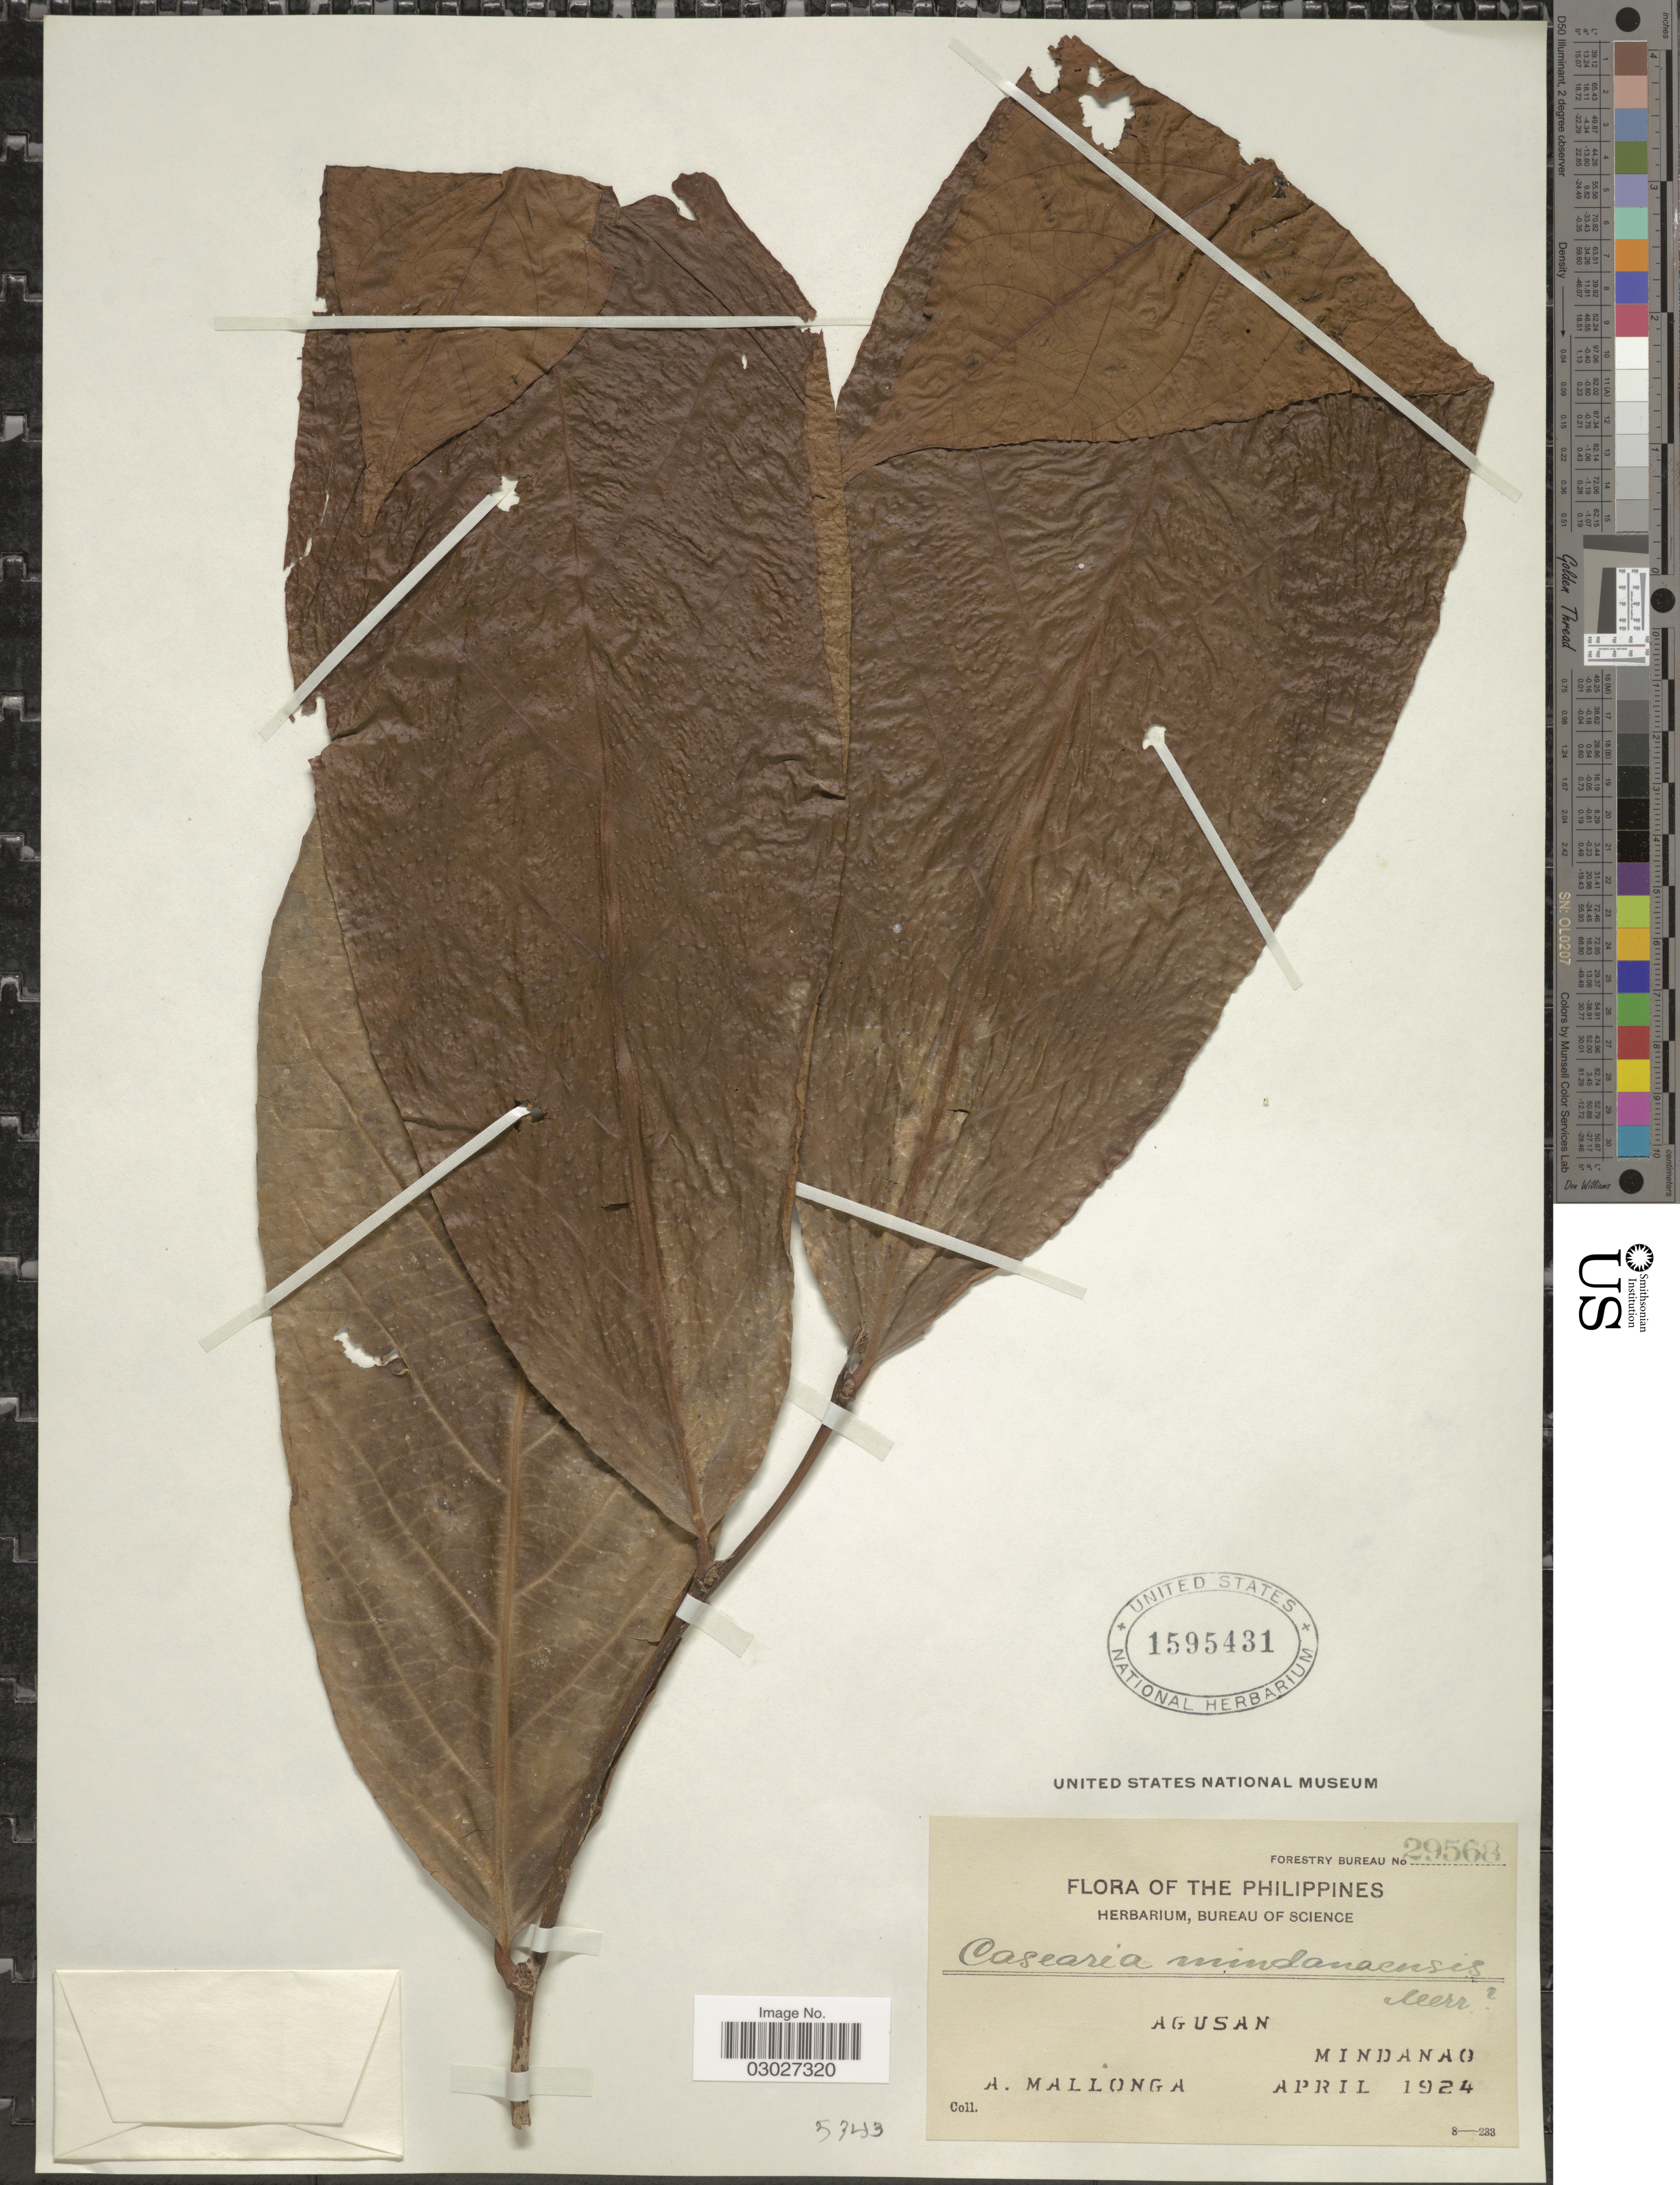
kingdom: Plantae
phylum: Tracheophyta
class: Magnoliopsida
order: Malpighiales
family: Salicaceae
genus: Casearia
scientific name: Casearia mindanaensis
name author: Merr.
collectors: A. Mallonga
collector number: Forestry Bureau 29568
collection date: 1924-04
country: Philippines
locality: Agusan, Mindanao.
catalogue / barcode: US 1595431